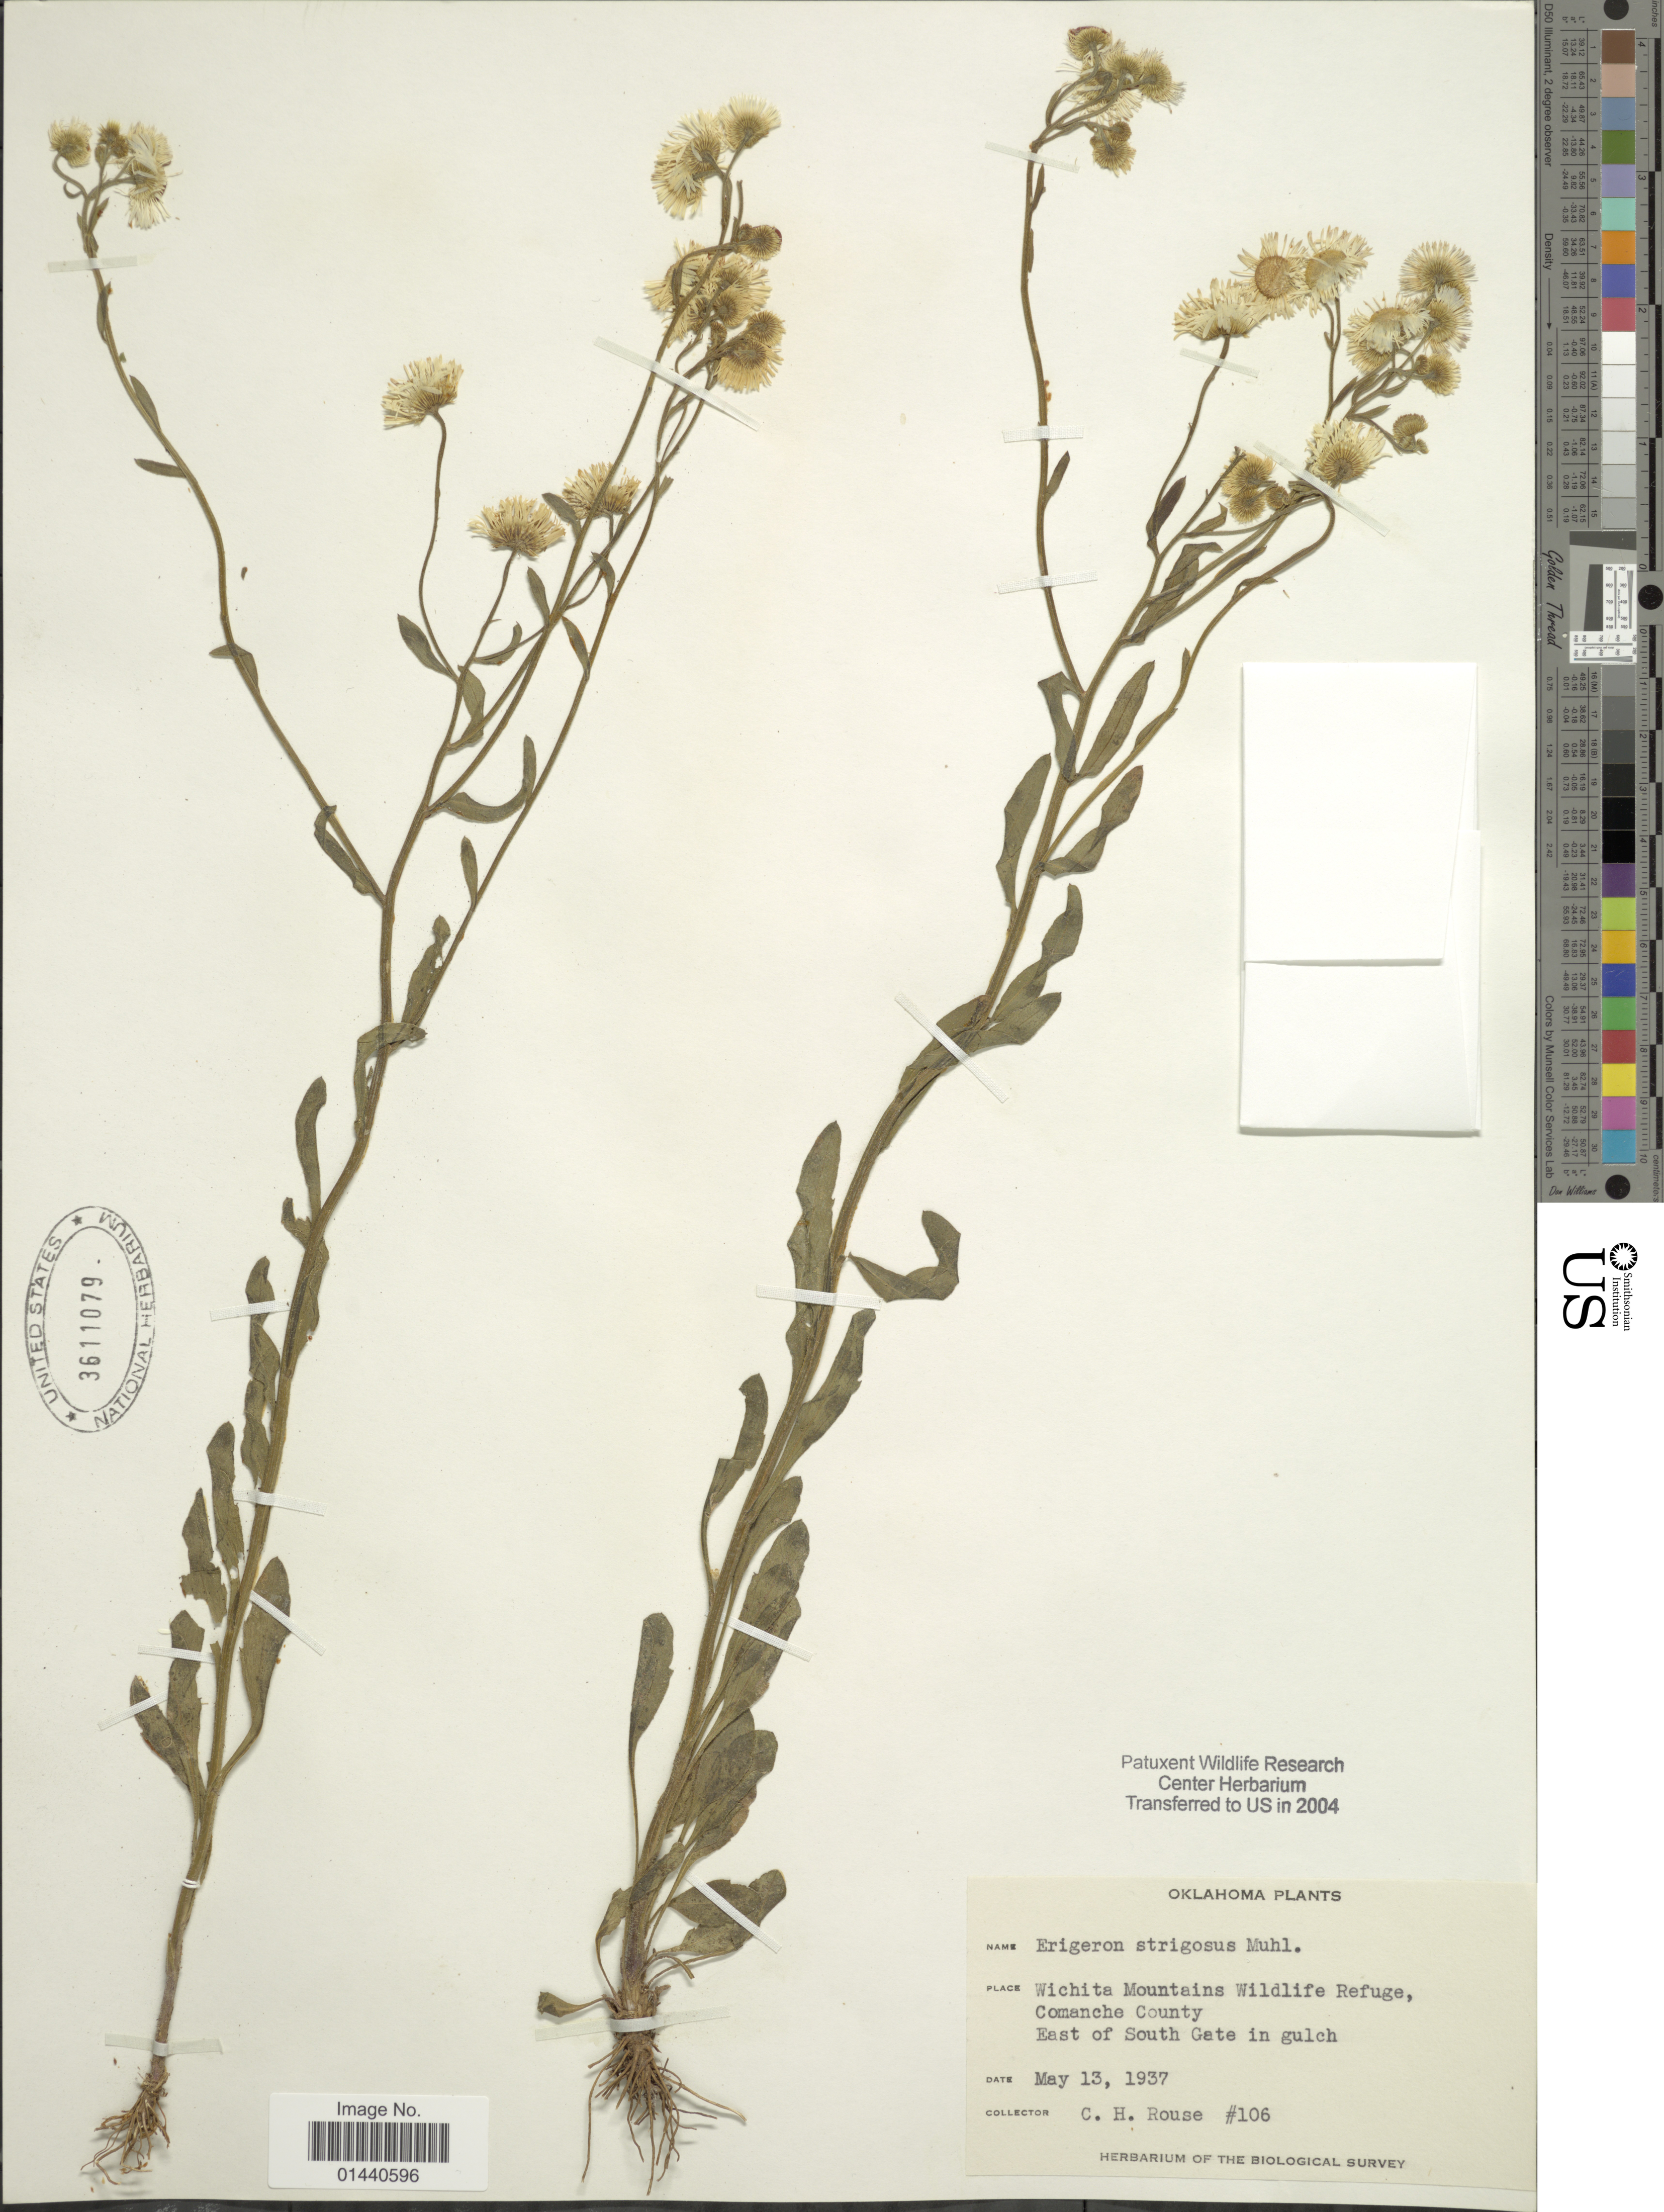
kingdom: Plantae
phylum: Tracheophyta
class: Magnoliopsida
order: Asterales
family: Asteraceae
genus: Erigeron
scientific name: Erigeron strigosus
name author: Muhl. ex Willd.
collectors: C. Rouse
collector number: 106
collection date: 1937-05-13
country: United States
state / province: Oklahoma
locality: Wichita Mountains Wildlife Refuge, Comanche County. East of South Gate in gulch.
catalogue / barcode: US 3611079